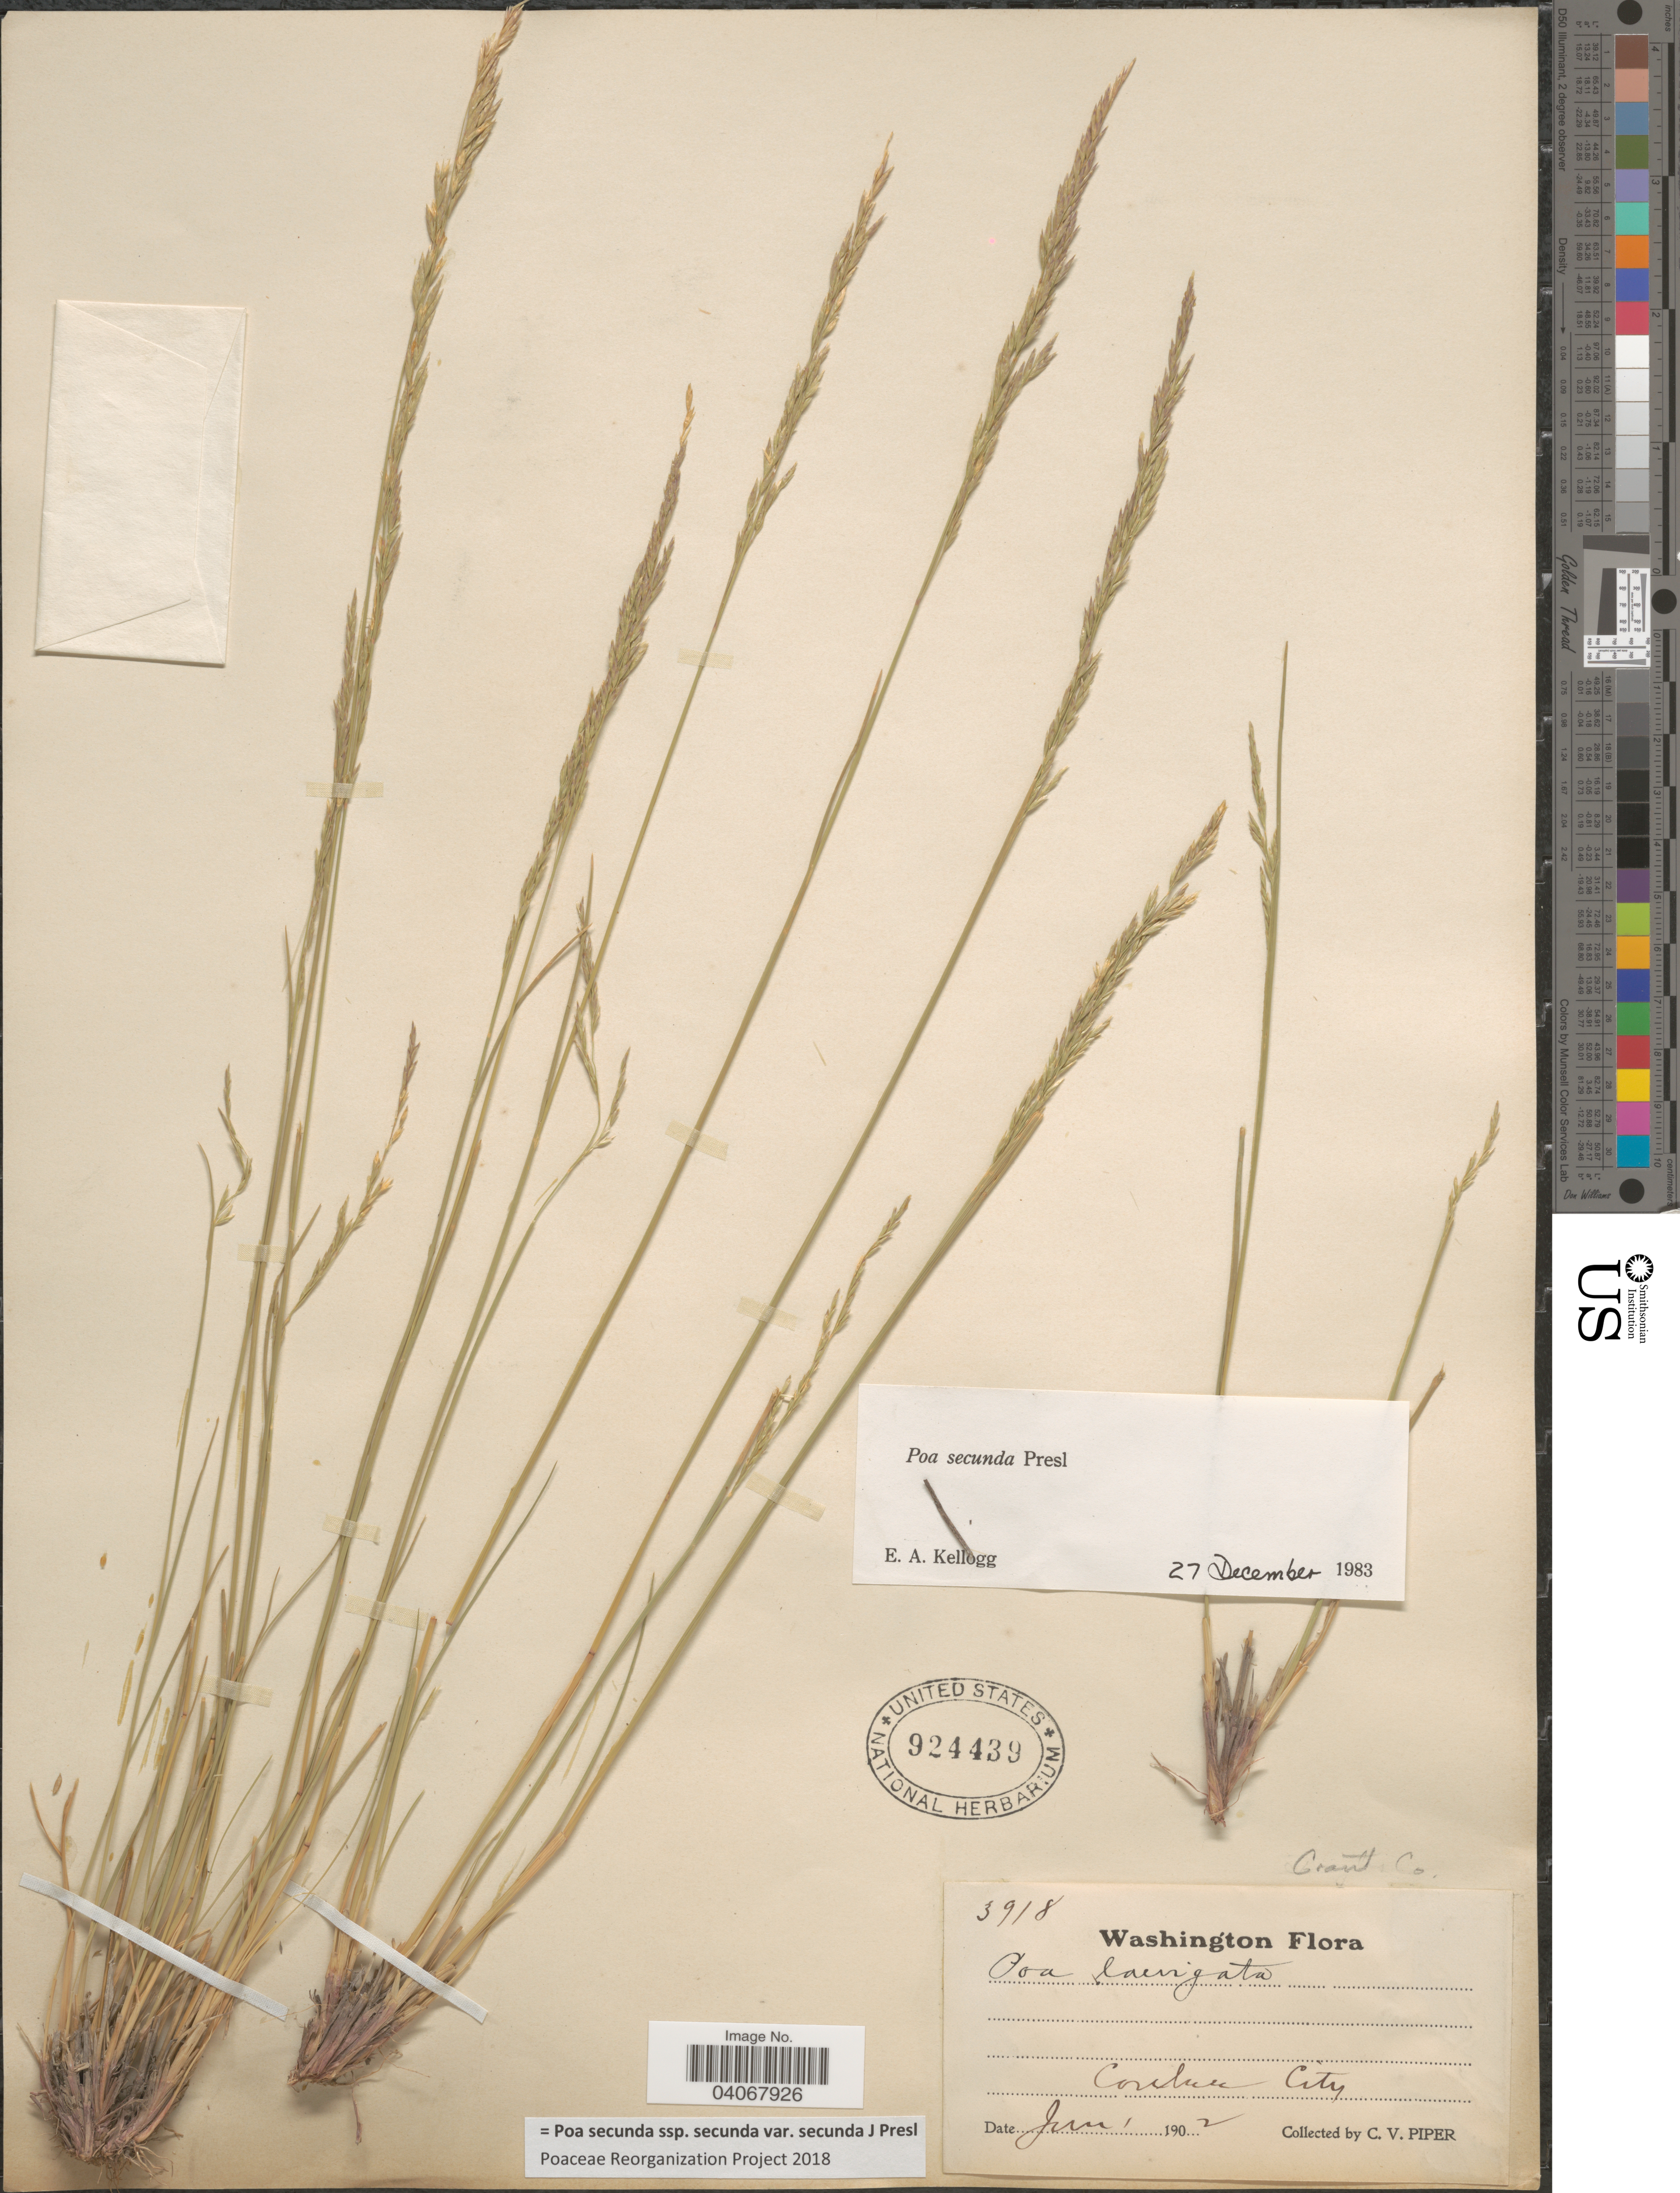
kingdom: Plantae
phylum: Tracheophyta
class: Liliopsida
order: Poales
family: Poaceae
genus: Poa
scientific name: Poa secunda subsp. secunda var. secunda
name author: J. Presl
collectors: C. V. Piper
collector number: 3918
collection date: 1902-06-01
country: United States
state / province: Washington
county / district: Grant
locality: Grant Co. Coulee City.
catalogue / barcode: US 924439